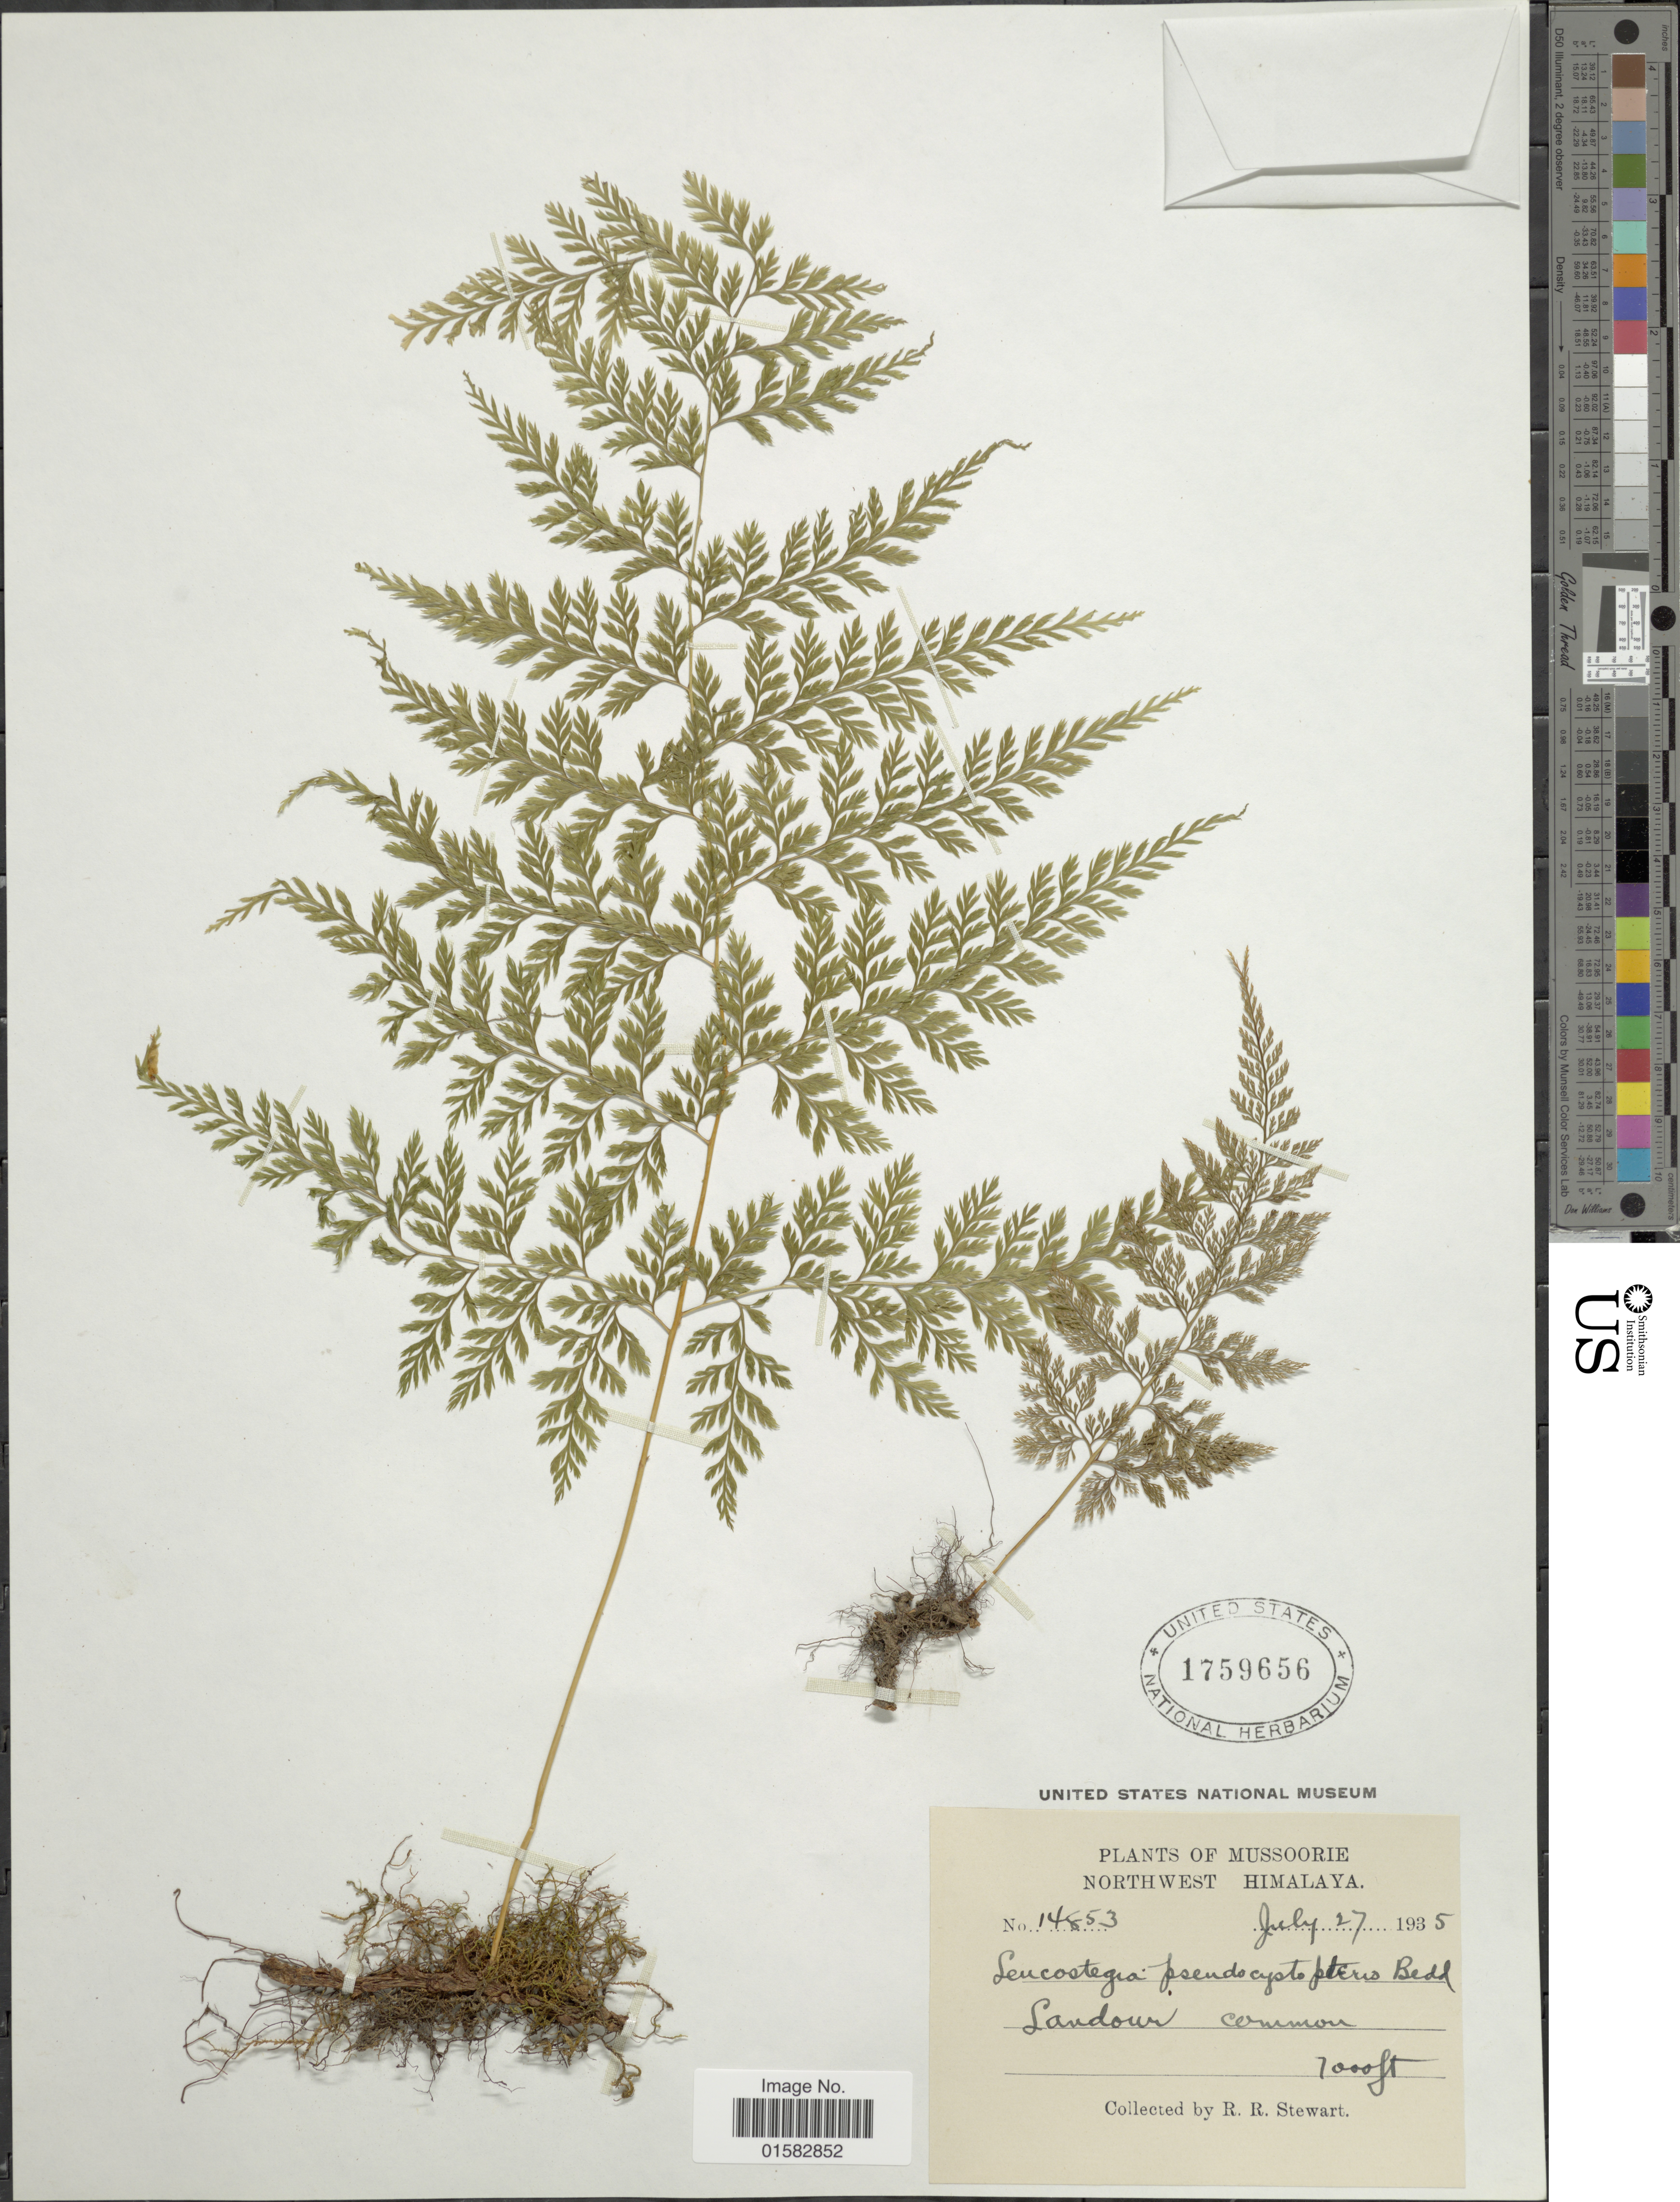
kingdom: Plantae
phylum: Tracheophyta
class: Polypodiopsida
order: Polypodiales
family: Davalliaceae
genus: Davallia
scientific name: Davallia pulchra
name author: D. Don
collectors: R. R. Stewart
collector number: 14853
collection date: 1935-07-27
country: India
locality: Mussoorie, Northwest Himalaya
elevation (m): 2134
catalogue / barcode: US 1759656